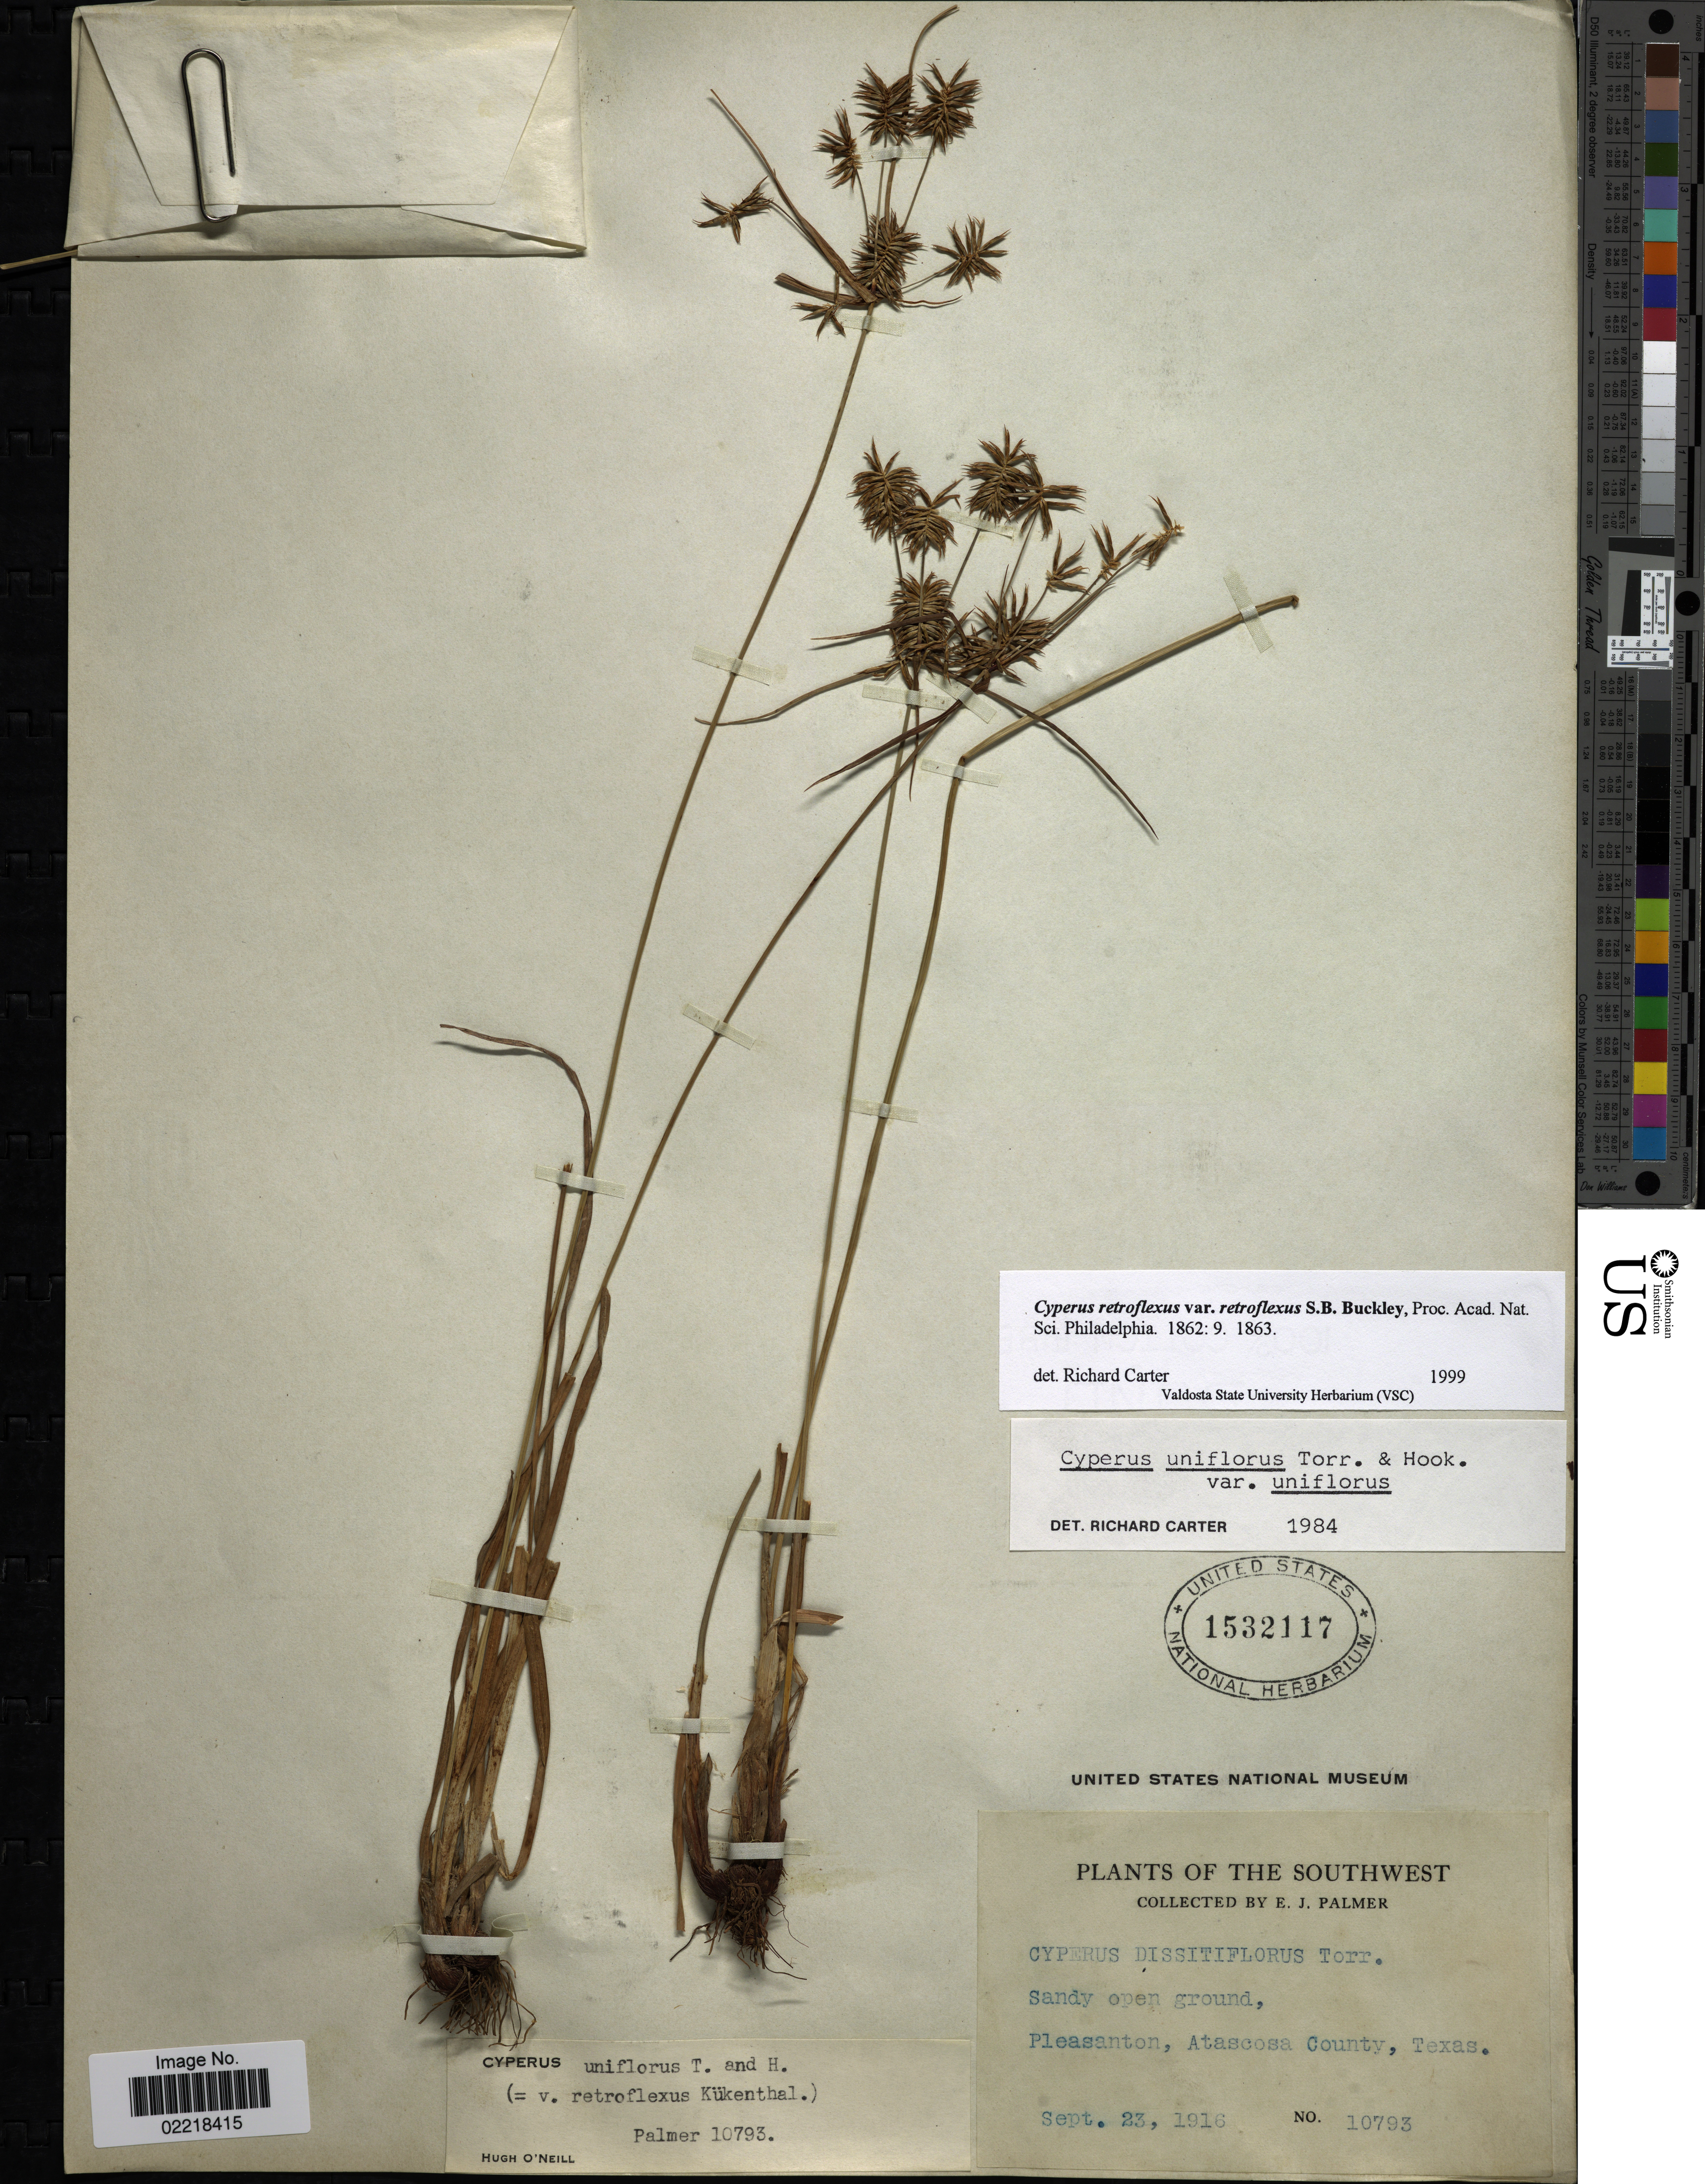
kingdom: Plantae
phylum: Tracheophyta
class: Liliopsida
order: Poales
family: Cyperaceae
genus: Cyperus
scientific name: Cyperus retroflexus var. retroflexus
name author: Buckley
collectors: E. J. Palmer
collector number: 10793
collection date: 1916-09-23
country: United States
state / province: Texas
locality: The Southwest, Pleasanton, Atascosa County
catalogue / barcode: US 1532117